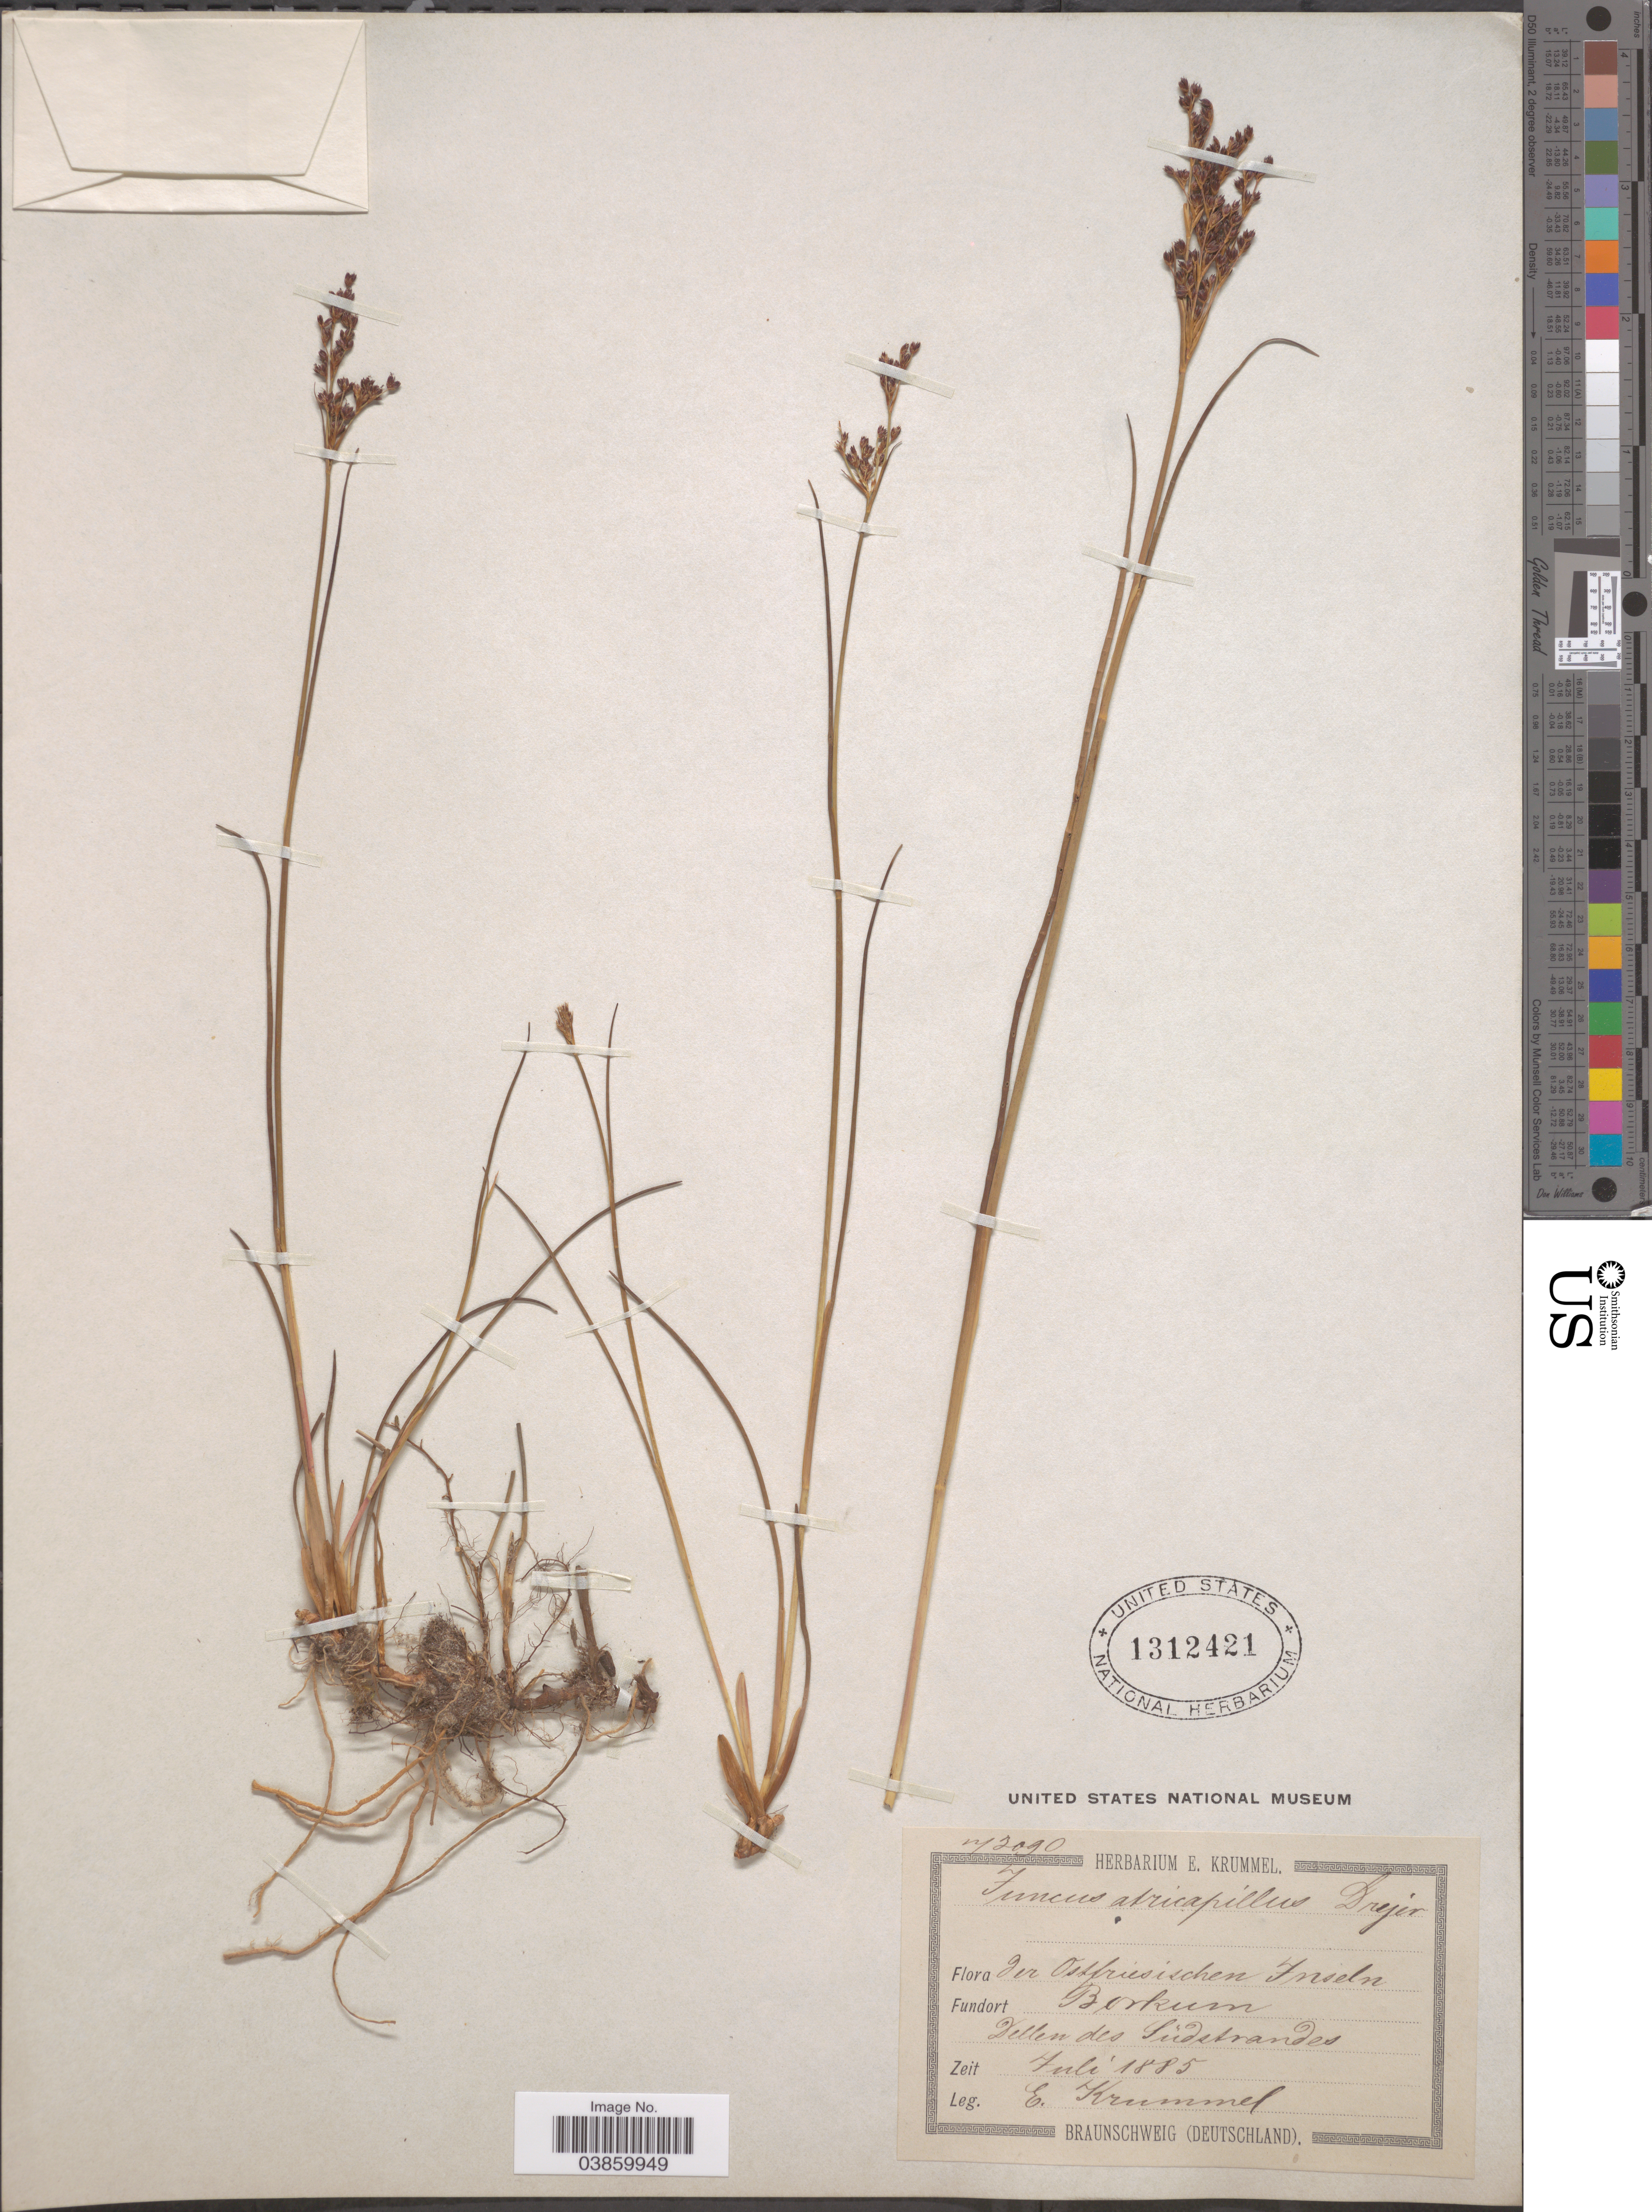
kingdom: Plantae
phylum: Tracheophyta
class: Liliopsida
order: Poales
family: Juncaceae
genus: Juncus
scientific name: Juncus atricapillus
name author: Drejer ex Lange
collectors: E. Krummel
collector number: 72090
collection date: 1885-07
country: Germany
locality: Ostfriesischen Inseln. Borkum. Dellen des Sũdstrandes.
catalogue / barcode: US 1312421